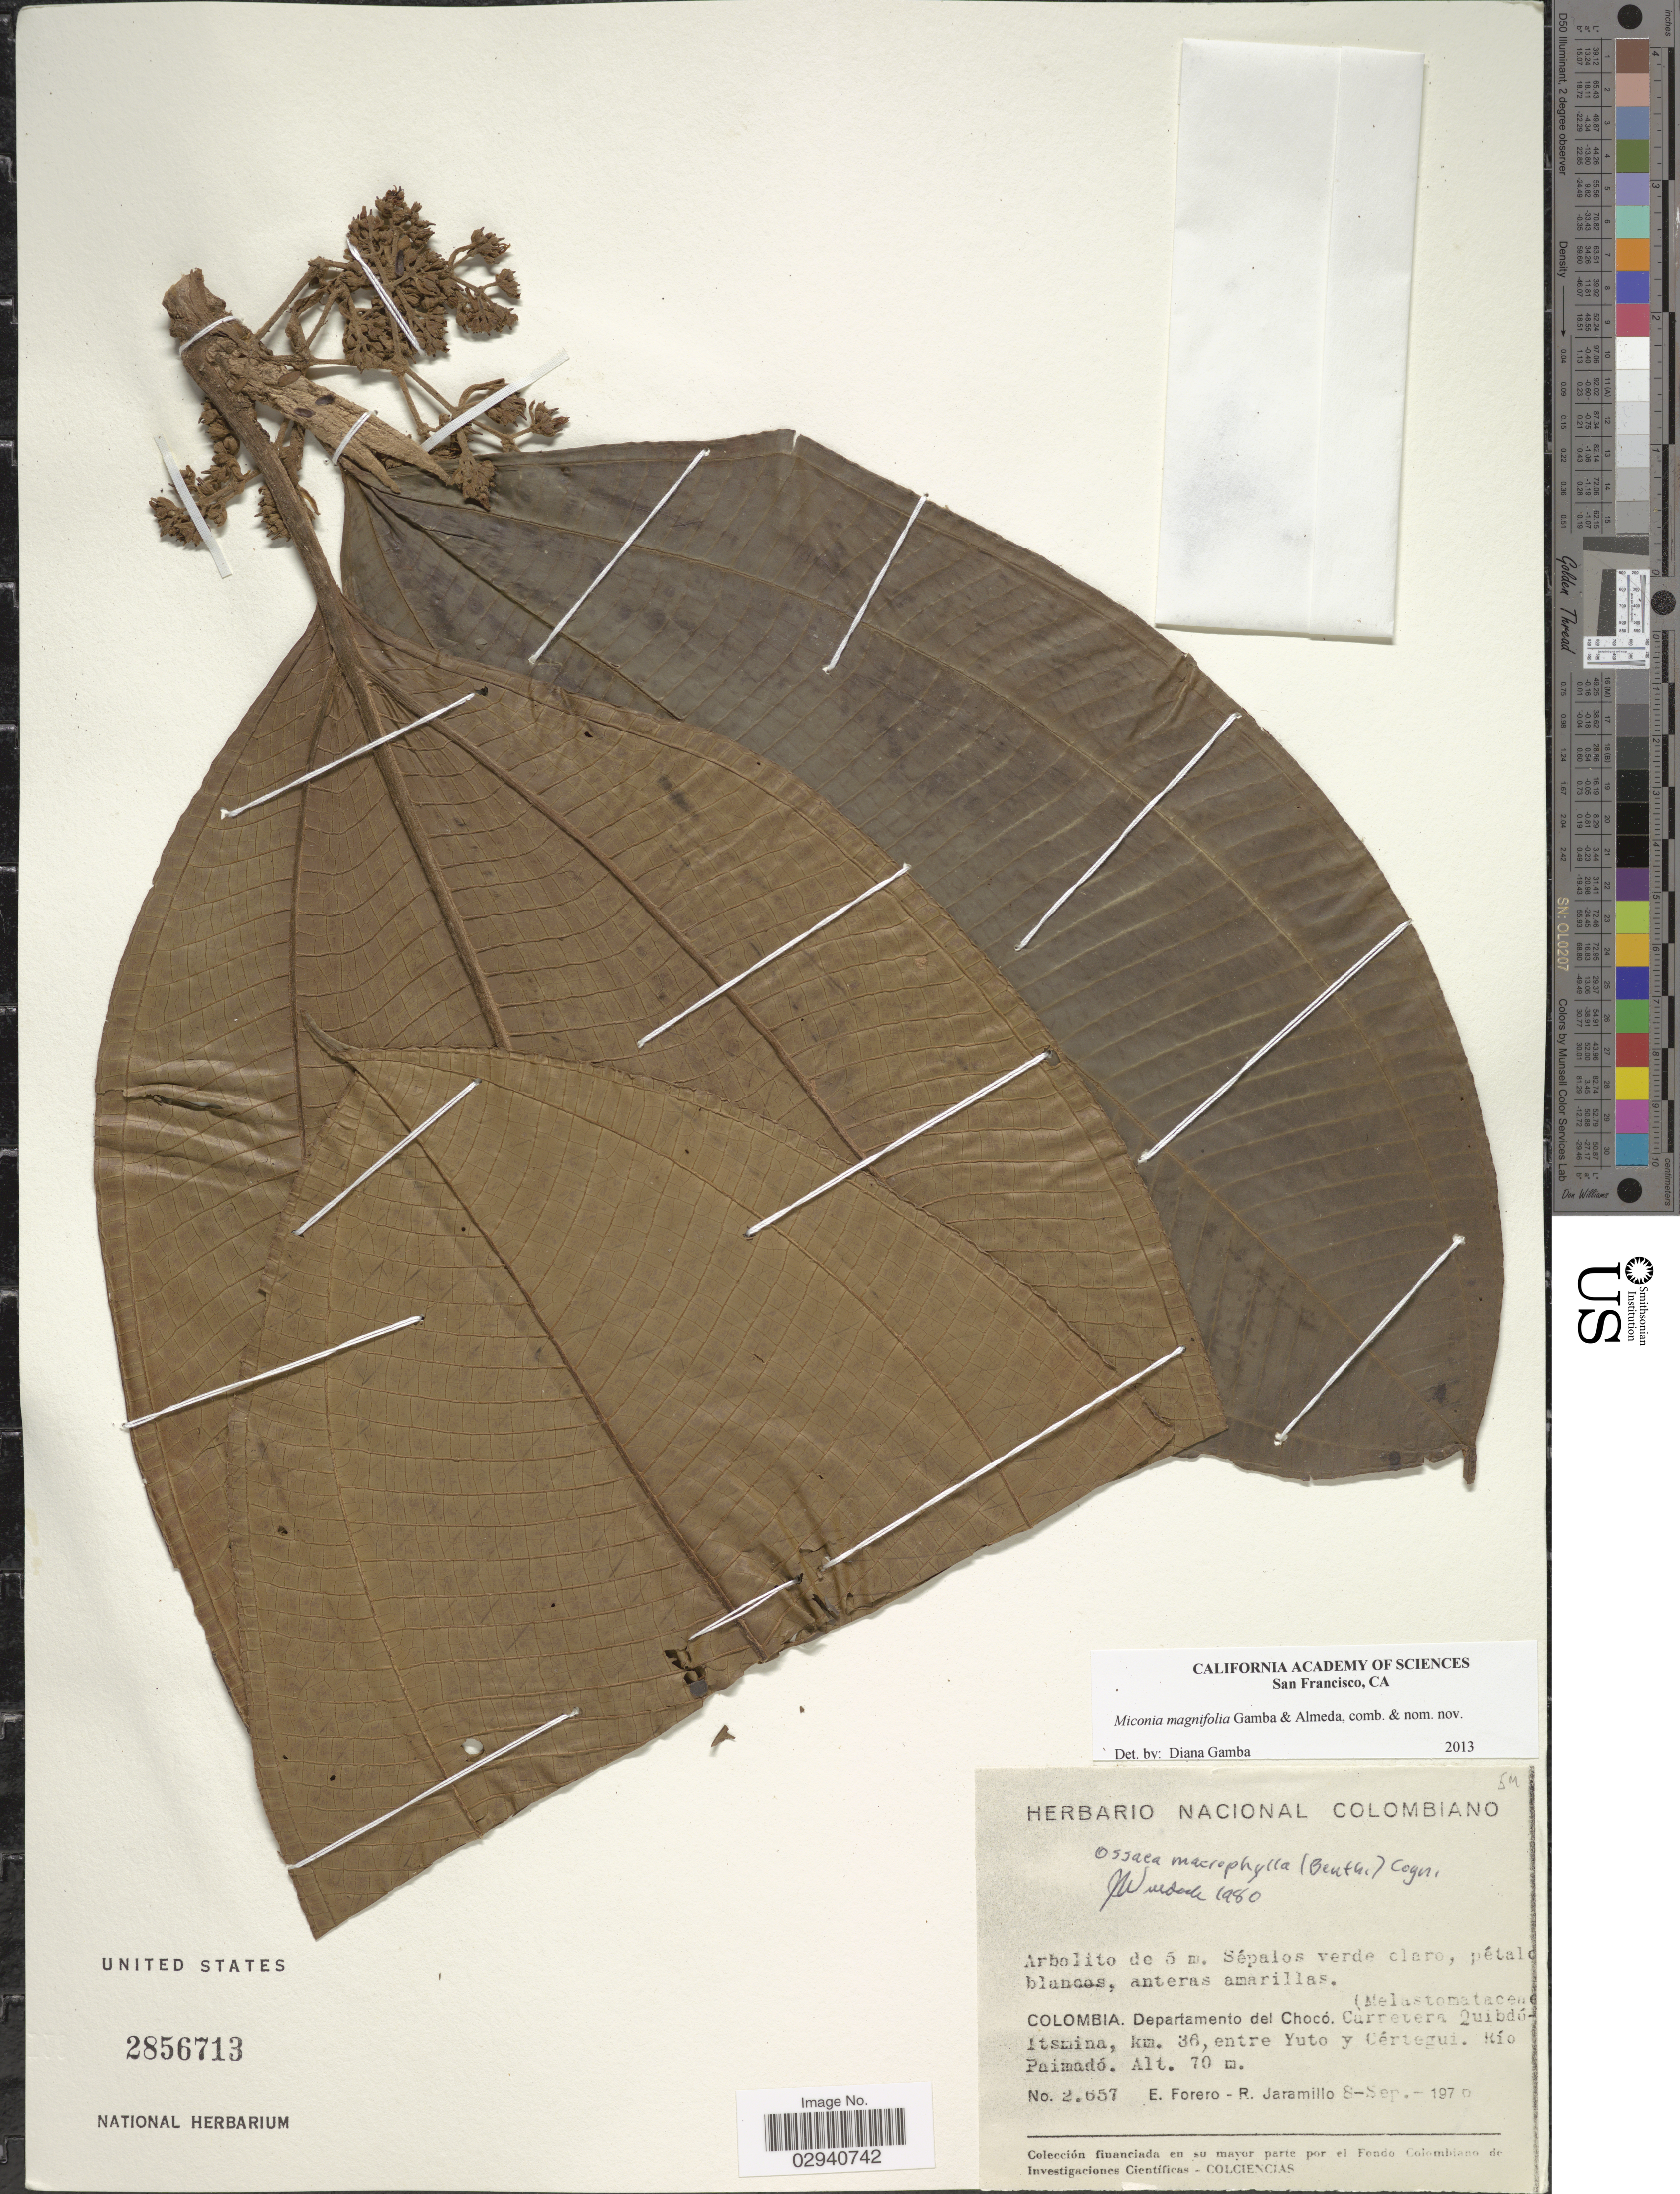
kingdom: Plantae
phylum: Tracheophyta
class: Magnoliopsida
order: Myrtales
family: Melastomataceae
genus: Miconia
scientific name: Miconia magnifolia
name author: Gamba & Almeda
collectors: E. Forero & R. Jaramillo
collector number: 2657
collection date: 1970-09-08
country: Colombia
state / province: Chocó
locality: Departamento del Chocó. Carretera Quibdó-Itsmina, km. 36, entre Yuto y Cértegui. Río Paimadó.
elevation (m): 70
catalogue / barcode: US 2856713